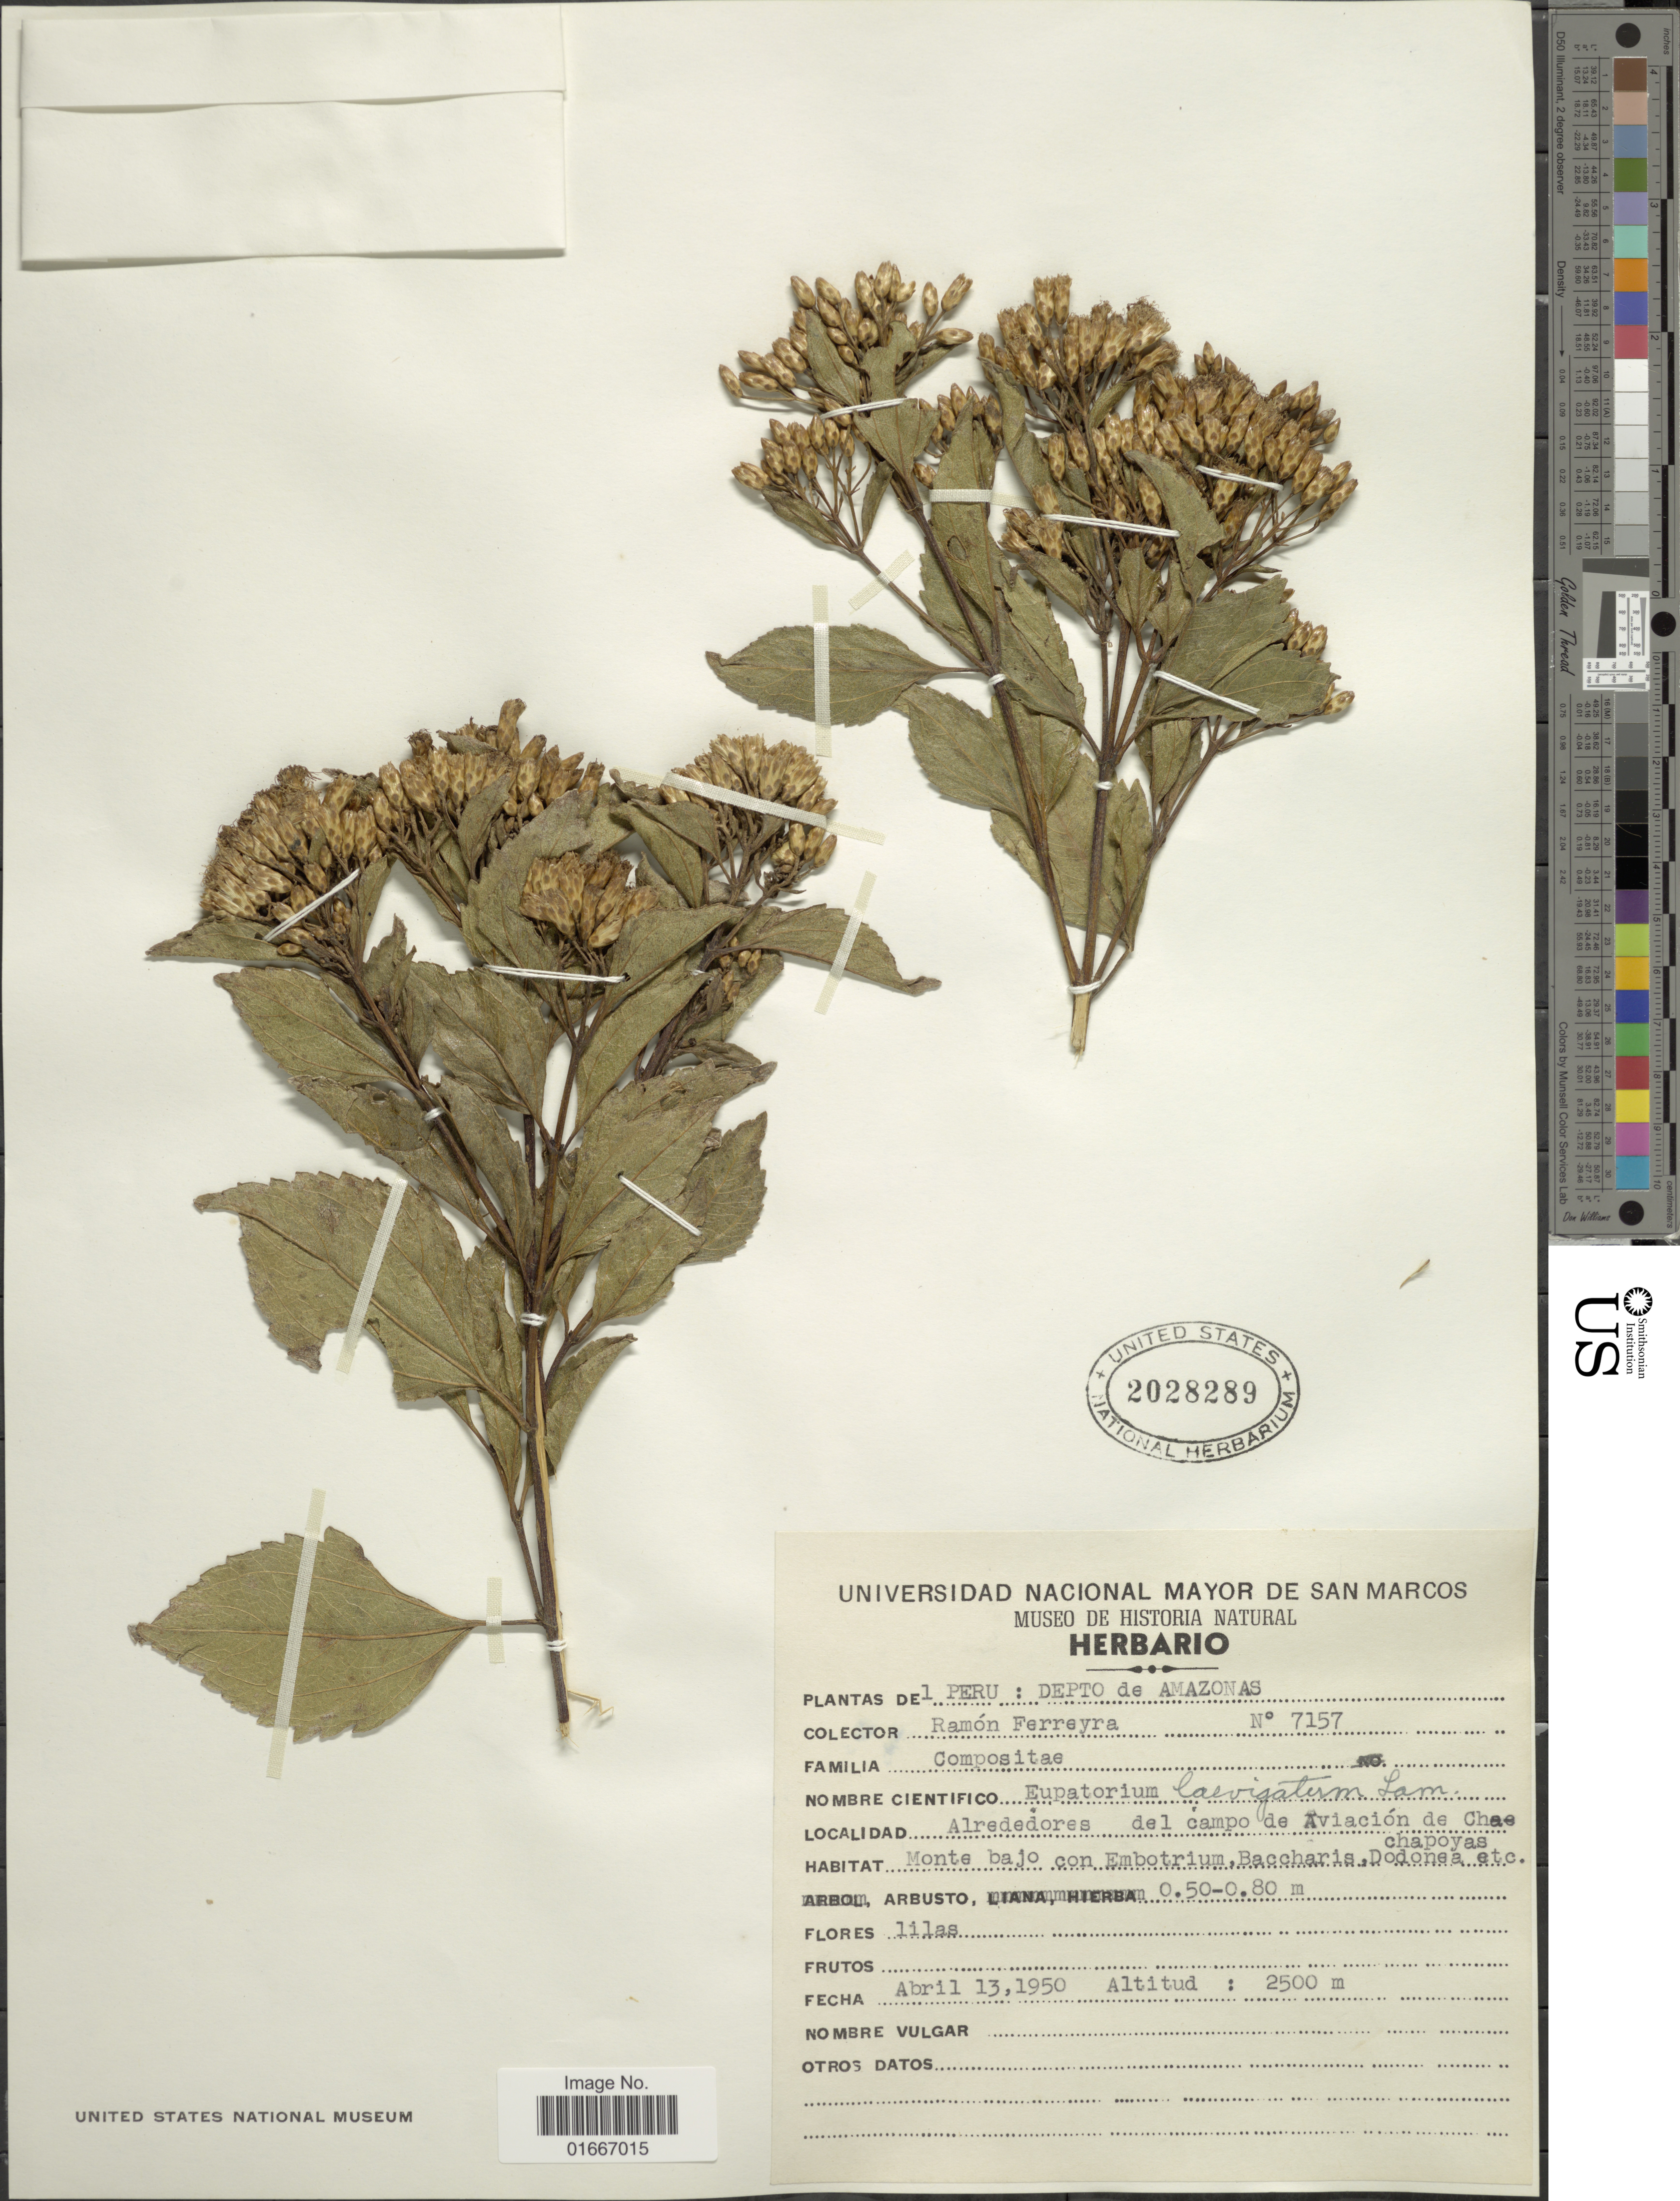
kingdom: Plantae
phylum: Tracheophyta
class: Magnoliopsida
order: Asterales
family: Asteraceae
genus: Chromolaena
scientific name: Chromolaena laevigata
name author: (Lam.) R.M. King & H. Rob.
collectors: R. A. Ferreyra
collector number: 7157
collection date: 1950-04-13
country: Peru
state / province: Amazonas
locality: Alrededores del campo de Aviacion de Chae.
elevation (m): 2500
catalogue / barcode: US 2028289